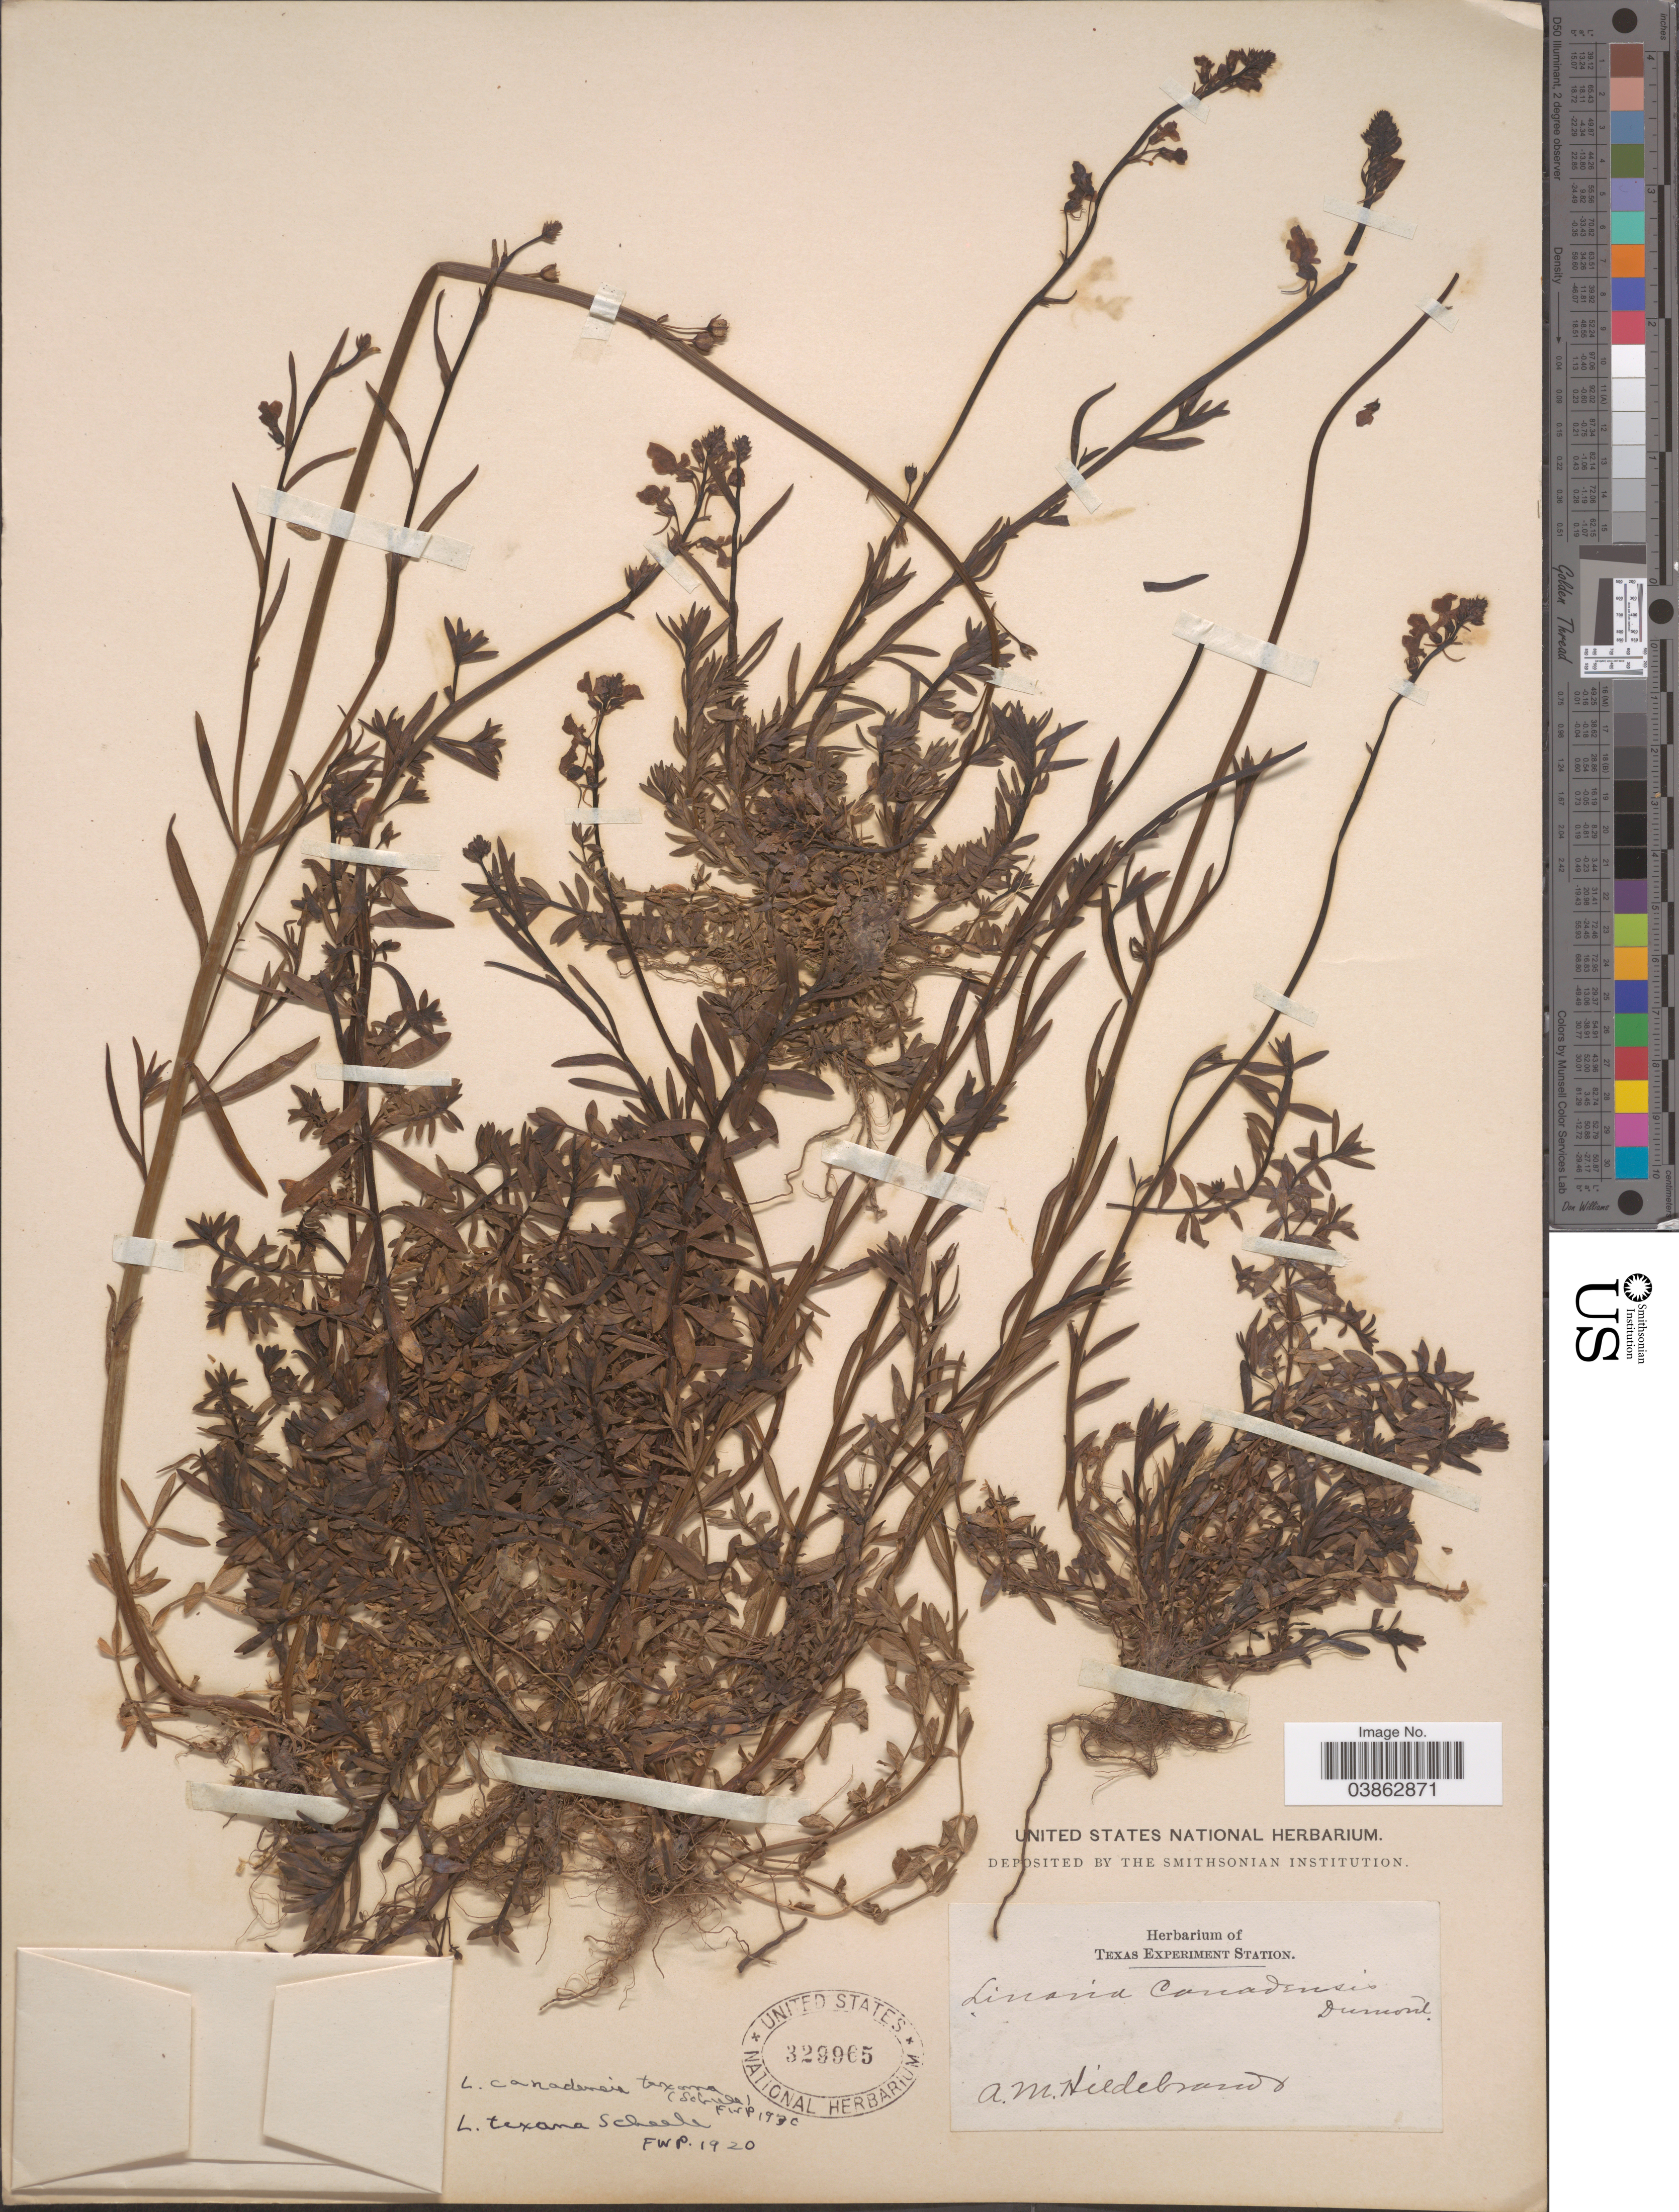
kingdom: Plantae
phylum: Tracheophyta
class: Magnoliopsida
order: Lamiales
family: Plantaginaceae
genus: Linaria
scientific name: Linaria texana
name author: Scheele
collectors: A. Hildebrandt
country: United States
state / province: Texas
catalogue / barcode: US 329965